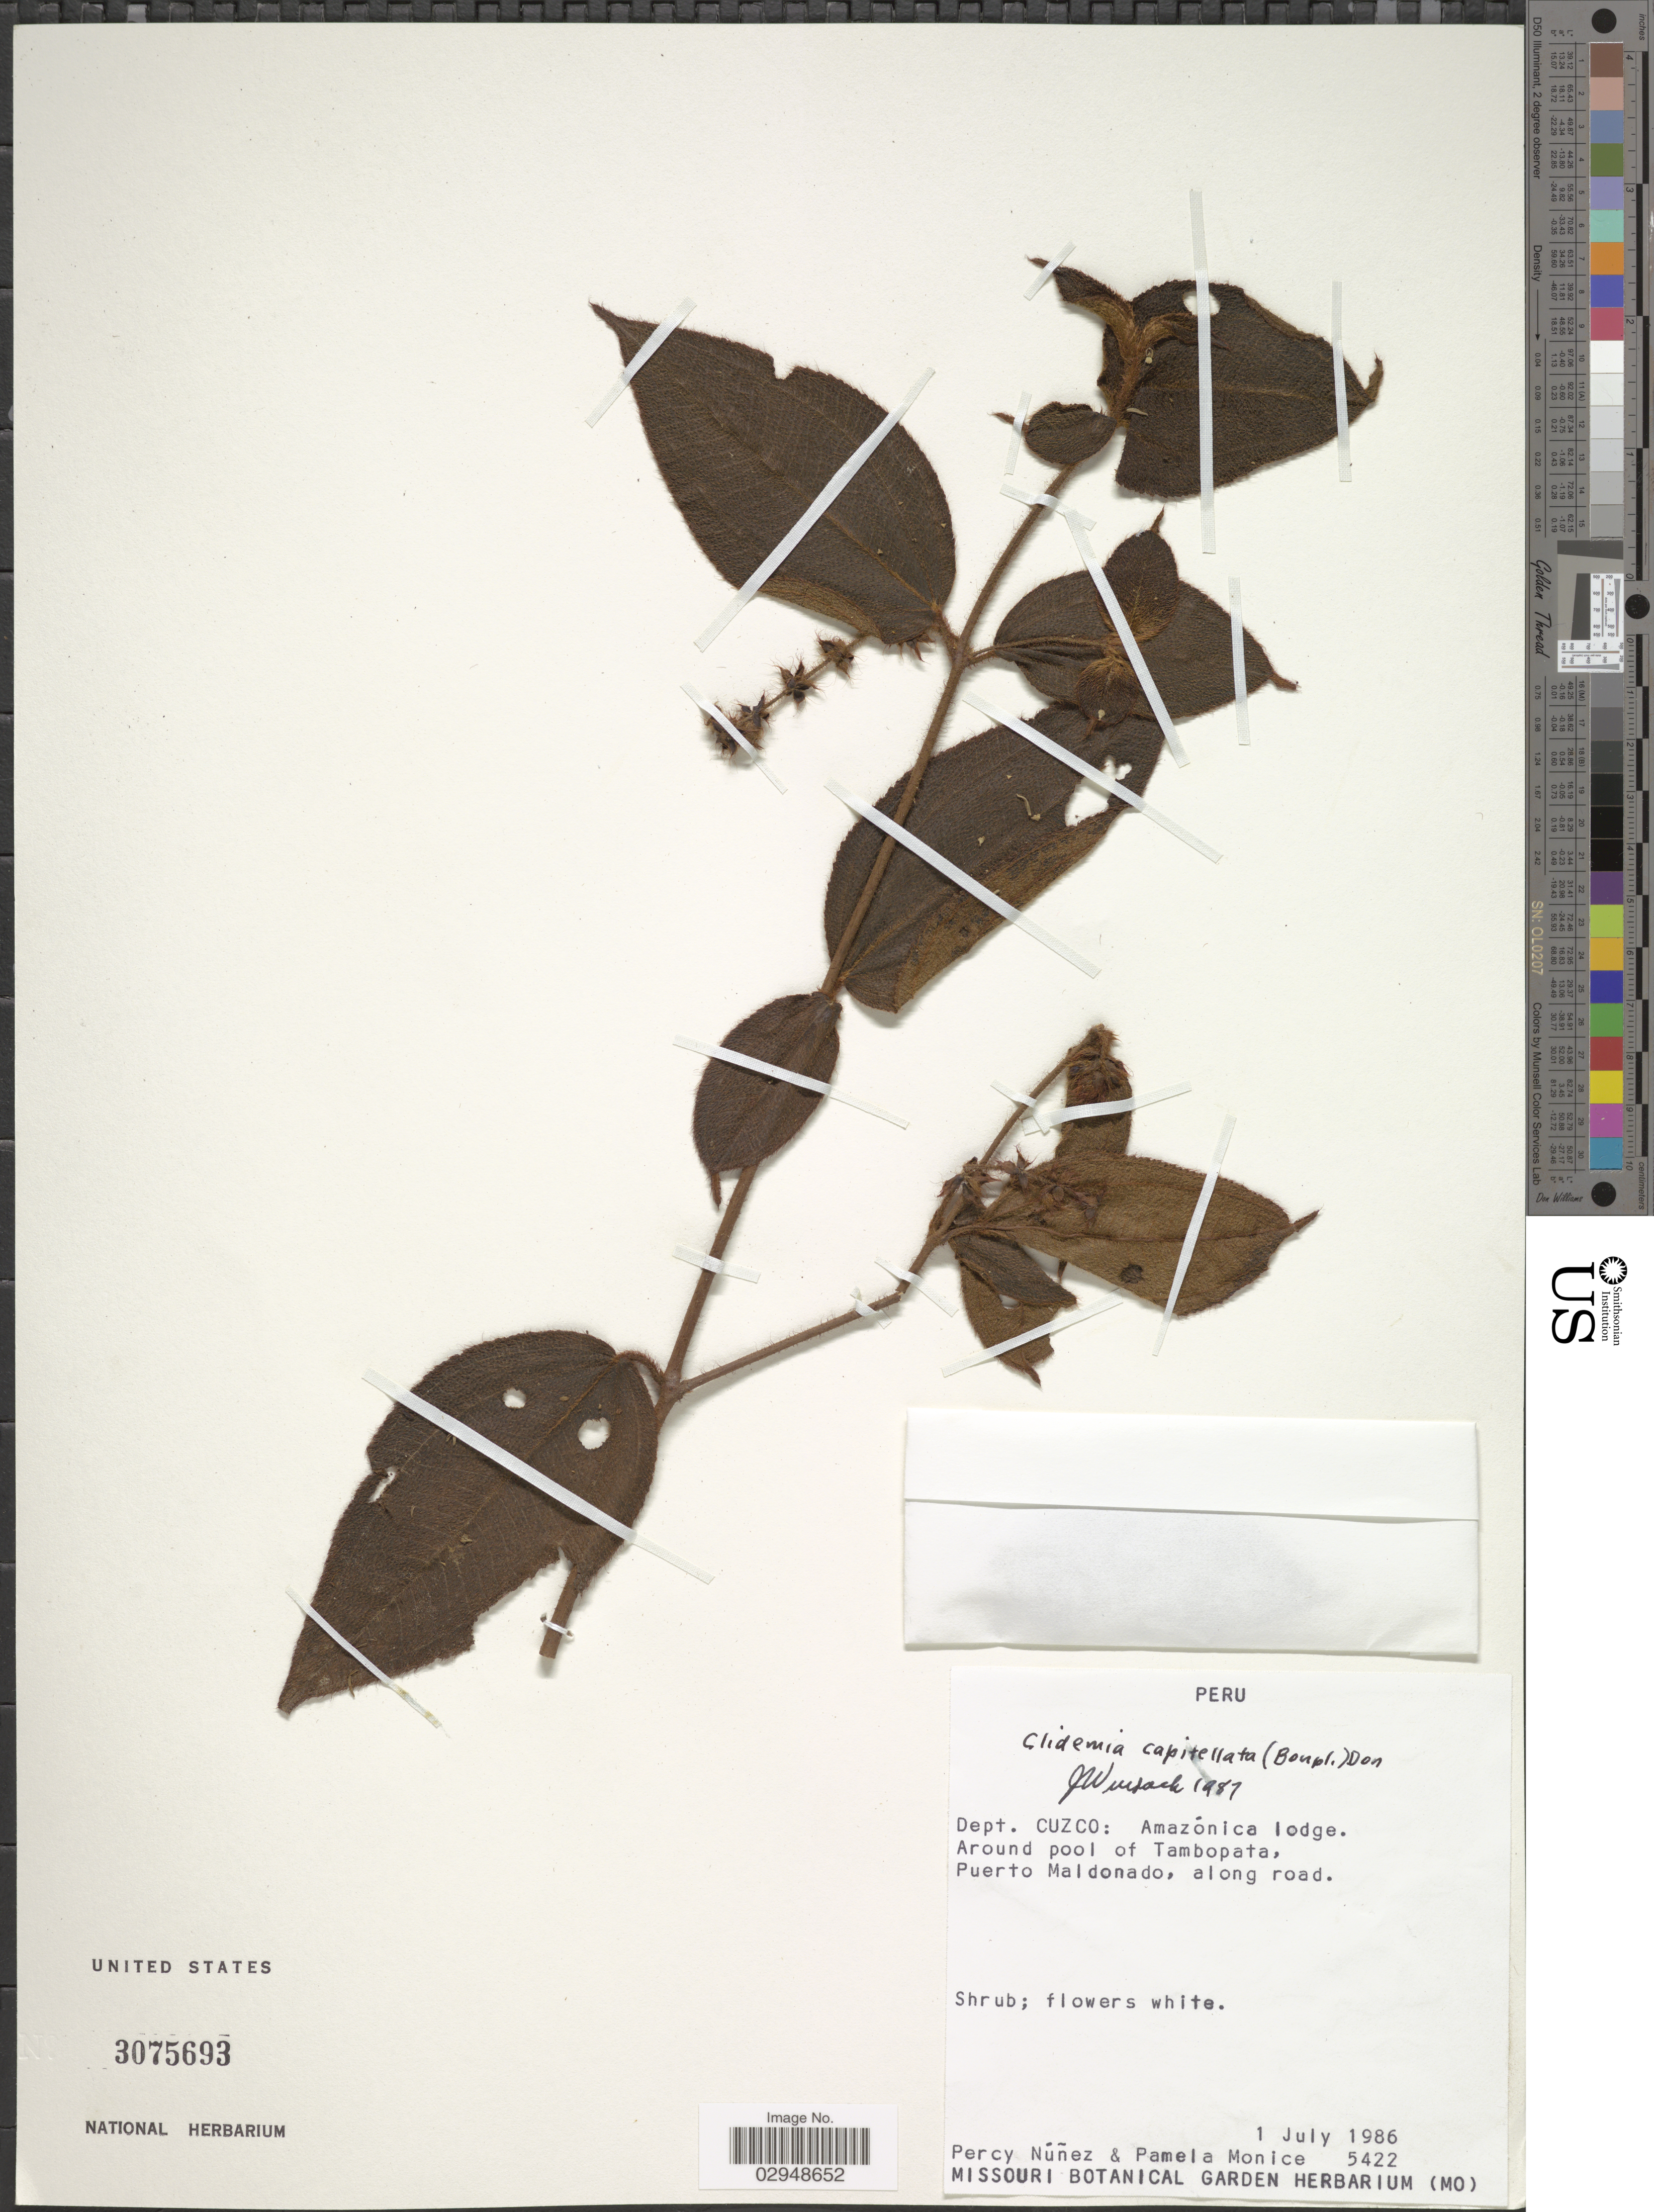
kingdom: Plantae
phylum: Tracheophyta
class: Magnoliopsida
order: Myrtales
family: Melastomataceae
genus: Clidemia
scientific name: Clidemia capitellata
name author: (Bonpl.) D. Don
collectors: P. Nuñez V. & P. Monice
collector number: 5422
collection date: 1986-07-01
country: Peru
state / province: Cusco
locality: Dept. Cuzco: Amaónica lodge. Around pool of Tambopata, Puerto Maldonado, along road.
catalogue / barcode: US 3075693